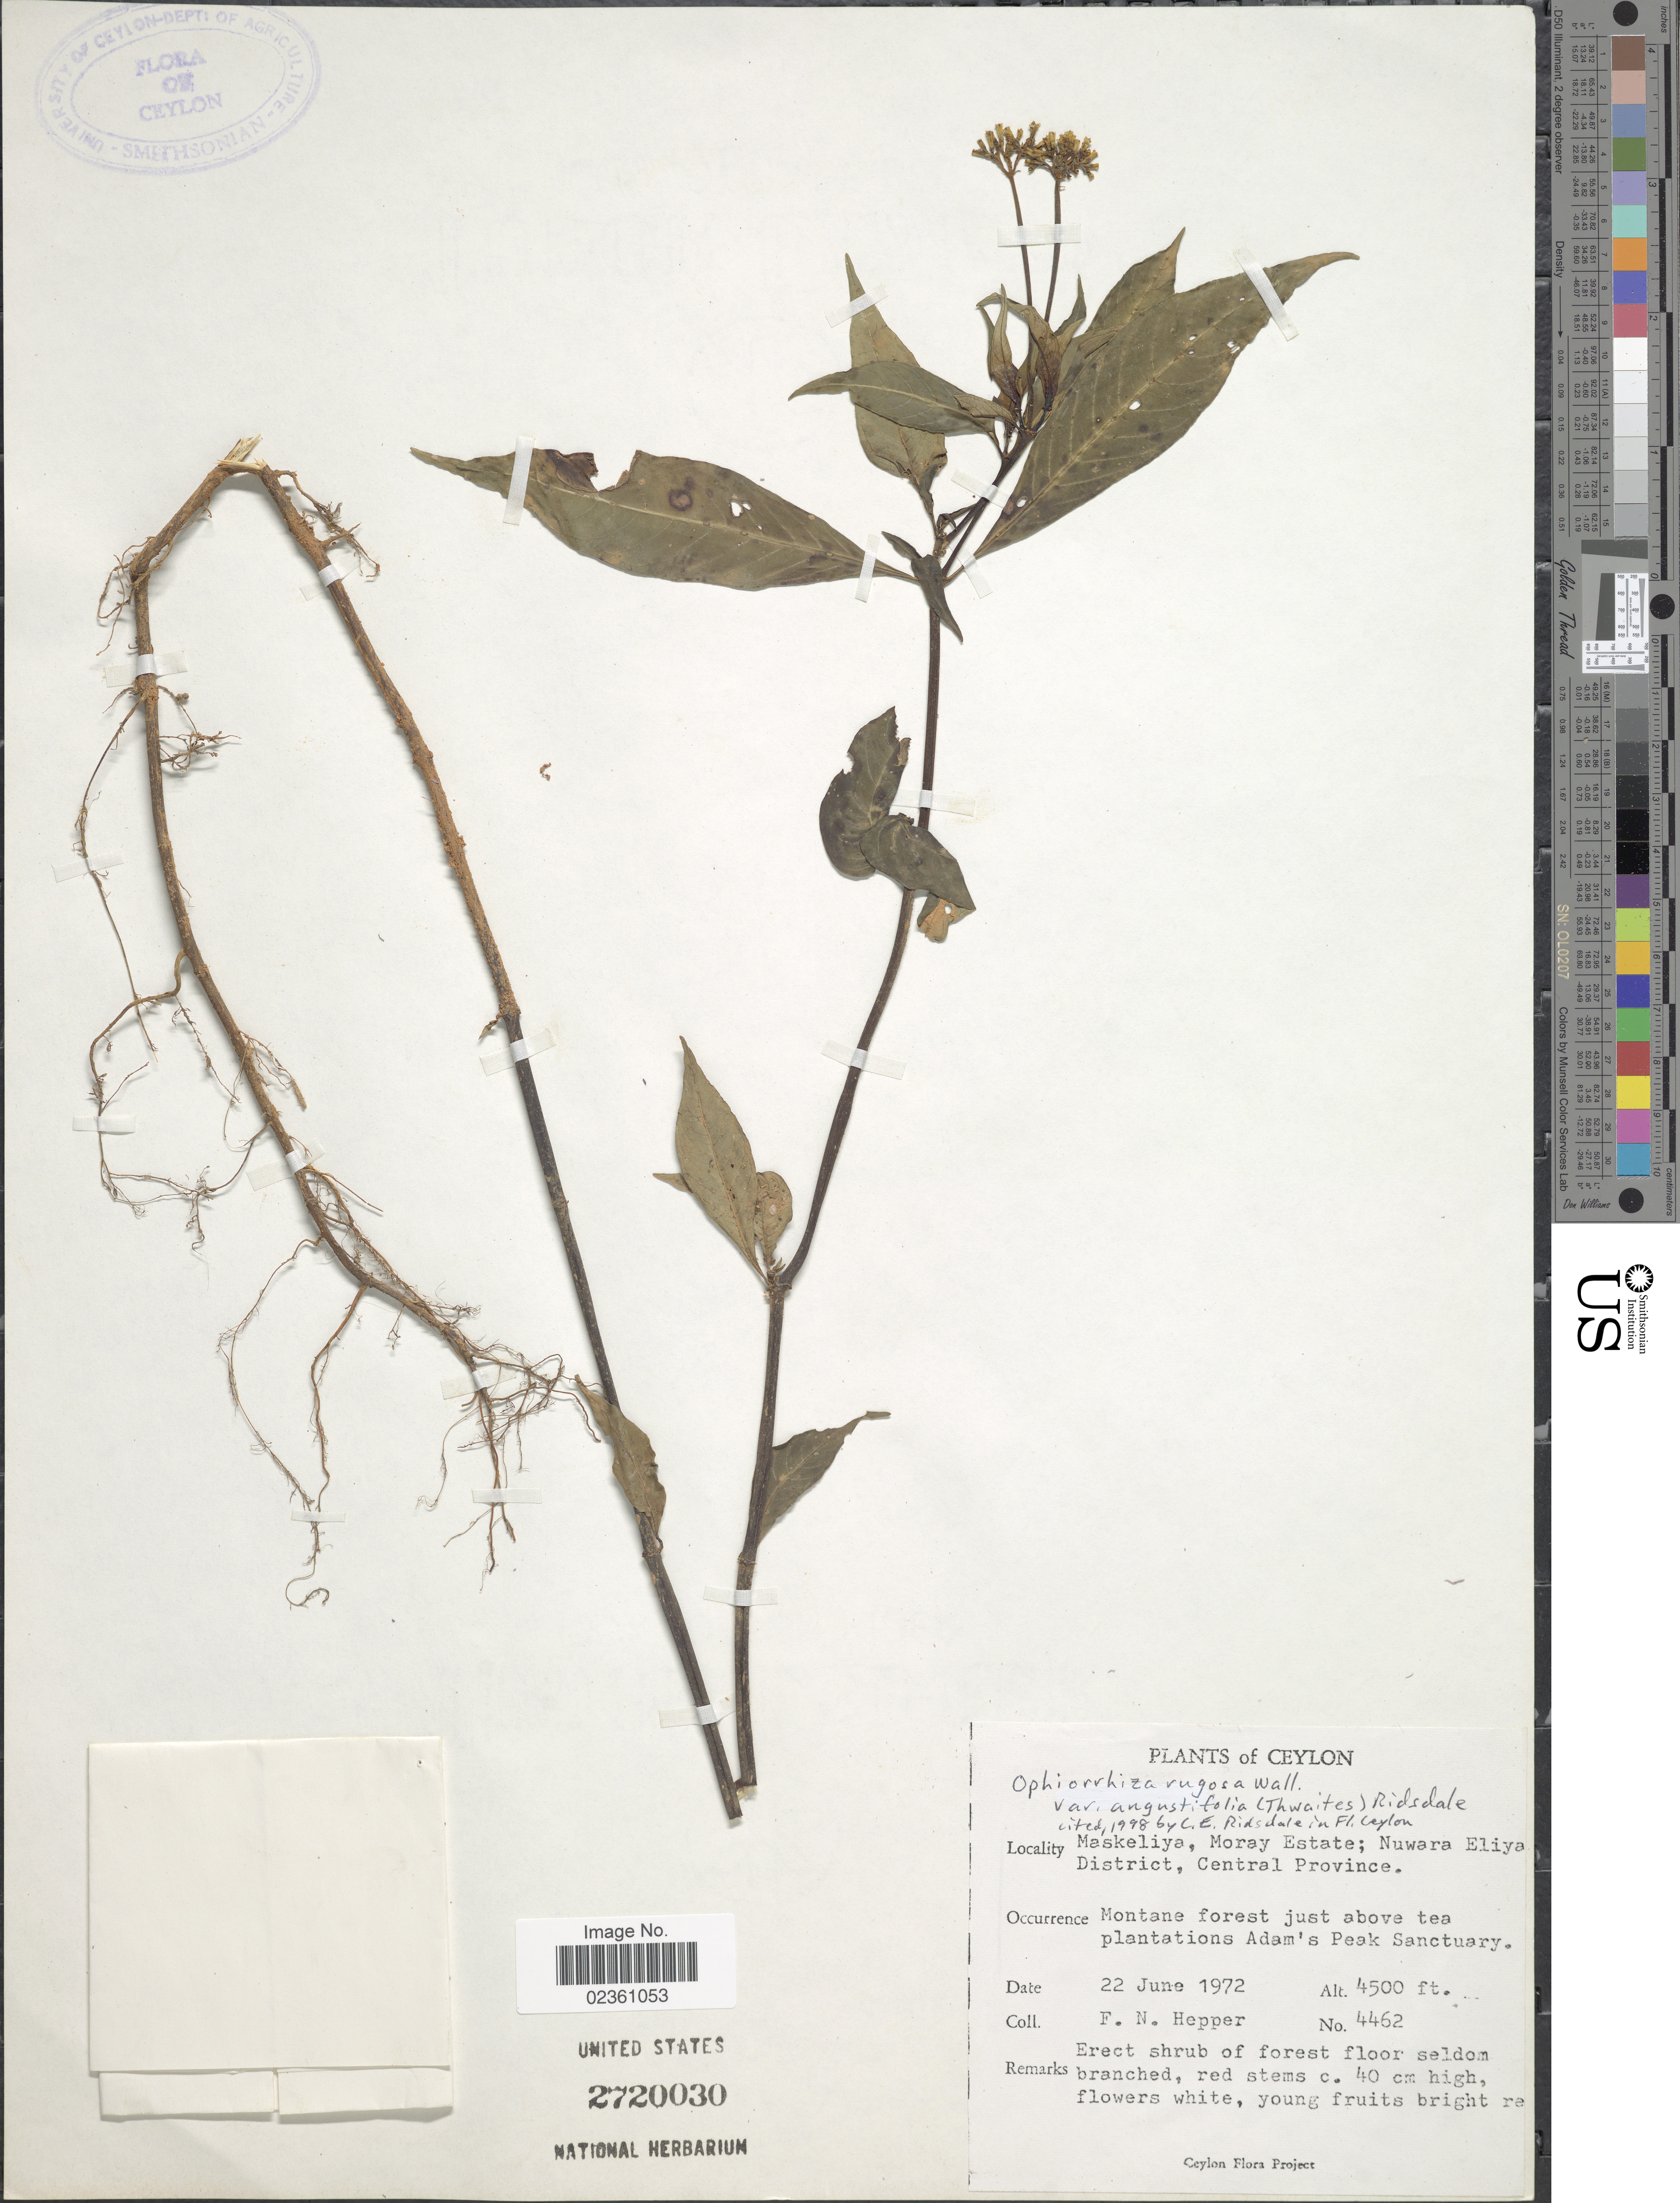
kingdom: Plantae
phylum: Tracheophyta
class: Magnoliopsida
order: Gentianales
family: Rubiaceae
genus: Ophiorrhiza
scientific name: Ophiorrhiza rugosa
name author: Wall.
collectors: F. Hepper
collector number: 4462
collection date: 1972-06-22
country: Sri Lanka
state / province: Central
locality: Ceylon, Maskeliya, Moray Estate; Nuwara Eliya District, Montane forest just above tea plantations Adam's Peak Sanctuary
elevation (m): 1372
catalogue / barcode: US 2720030